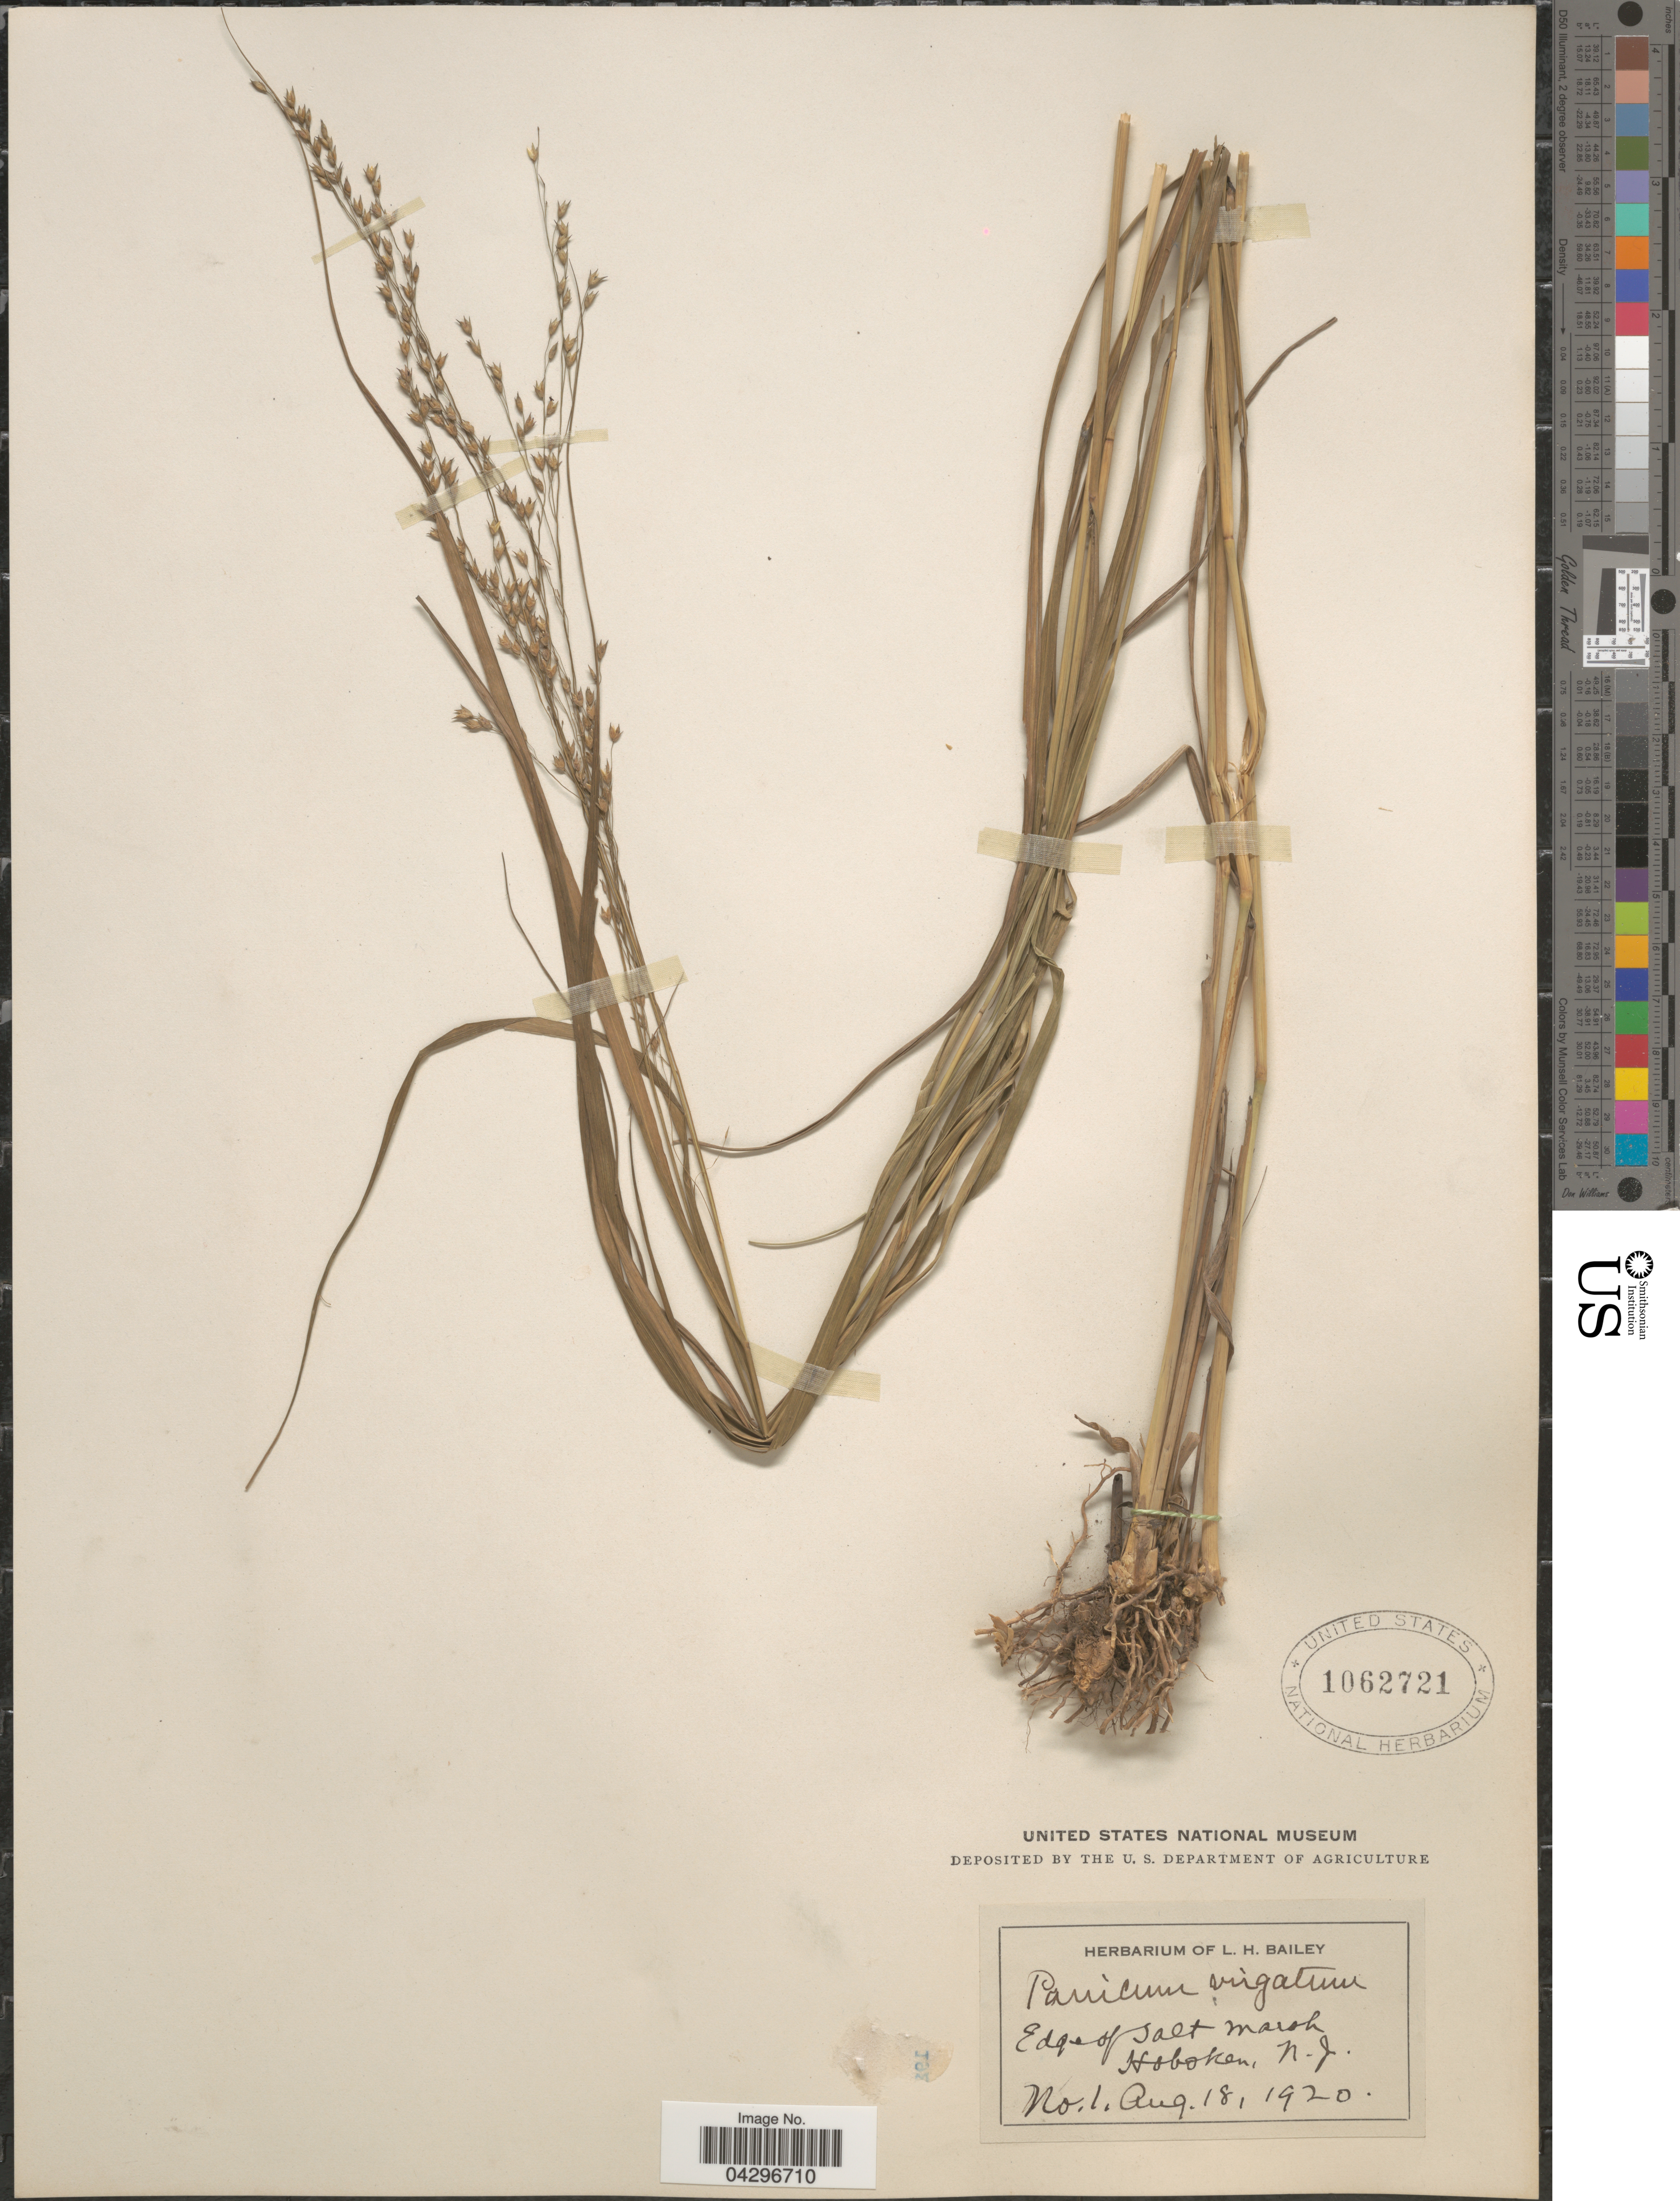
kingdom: Plantae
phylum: Tracheophyta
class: Liliopsida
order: Poales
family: Poaceae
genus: Panicum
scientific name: Panicum virgatum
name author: L.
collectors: ex herb. L. H. Bailey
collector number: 1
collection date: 1920-08-18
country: United States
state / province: New Jersey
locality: Edge of salt marsh. Hoboken.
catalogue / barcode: US 1062721